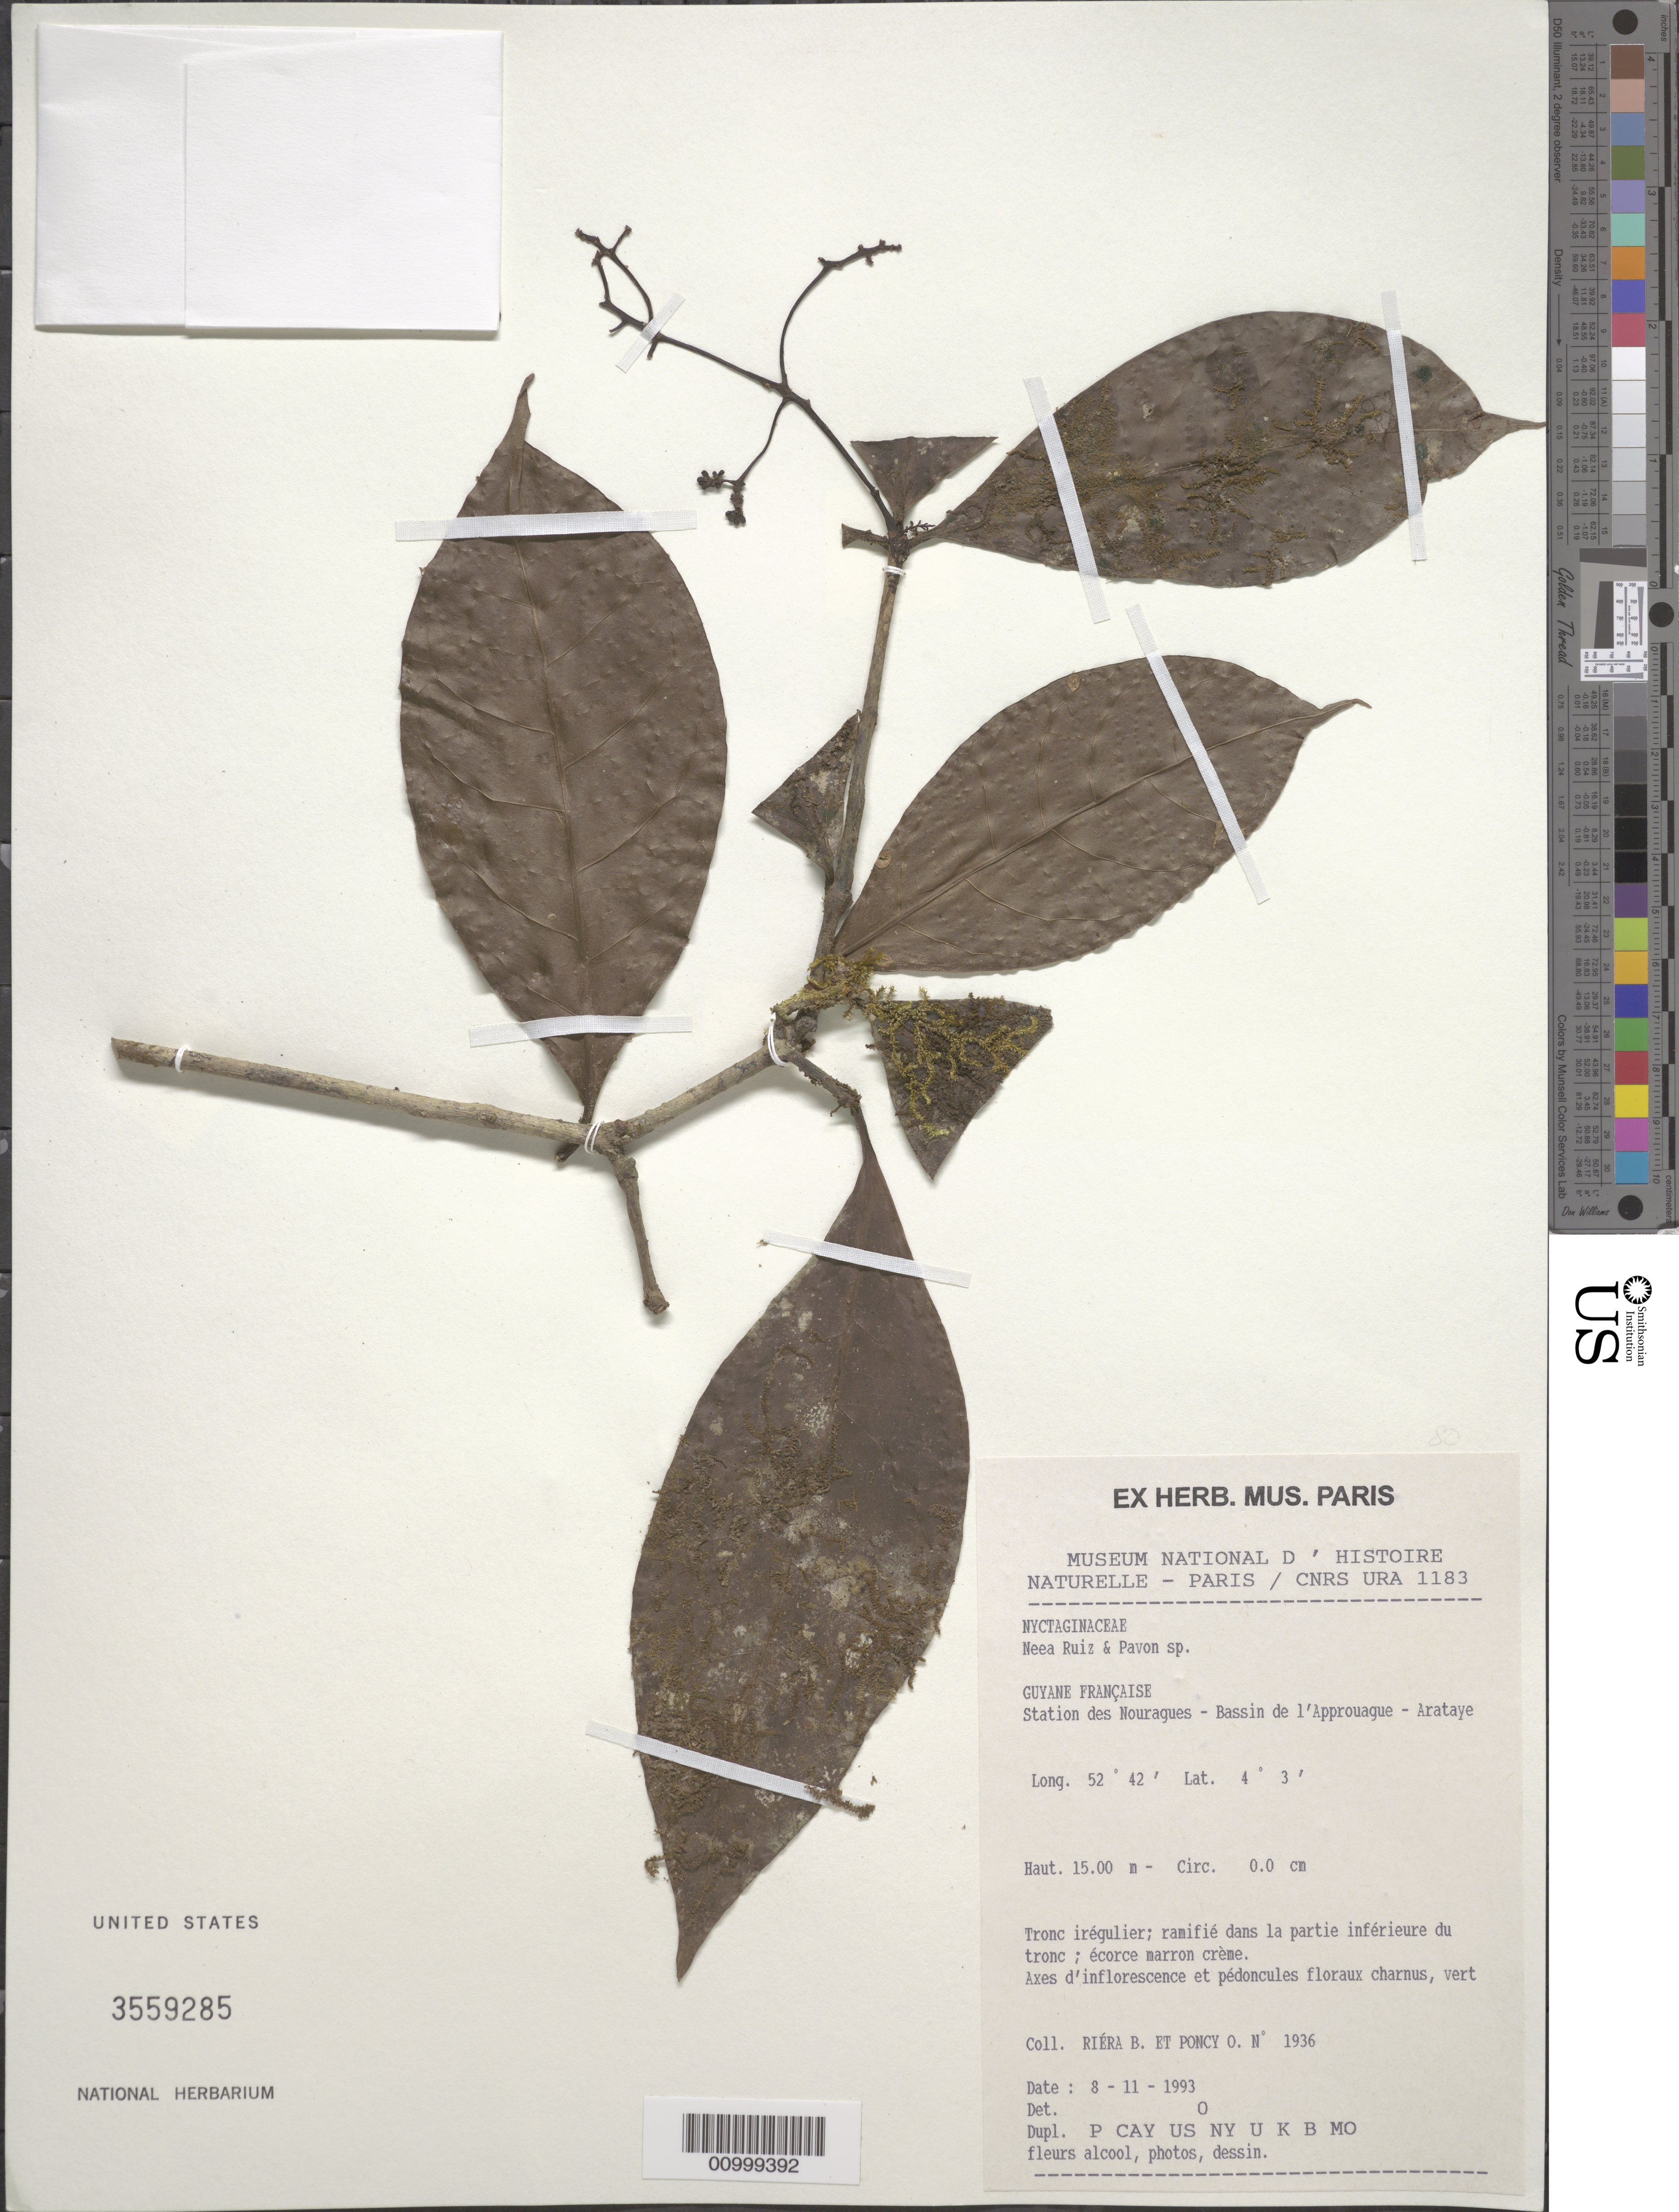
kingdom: Plantae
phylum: Tracheophyta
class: Magnoliopsida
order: Caryophyllales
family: Nyctaginaceae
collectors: B. Riéra & O. Poncy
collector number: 1936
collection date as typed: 8-Nov-93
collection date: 1993-11-08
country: French Guiana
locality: Station des Nouragues. Bassin de l'Approuague - Arataye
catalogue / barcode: US 3559285